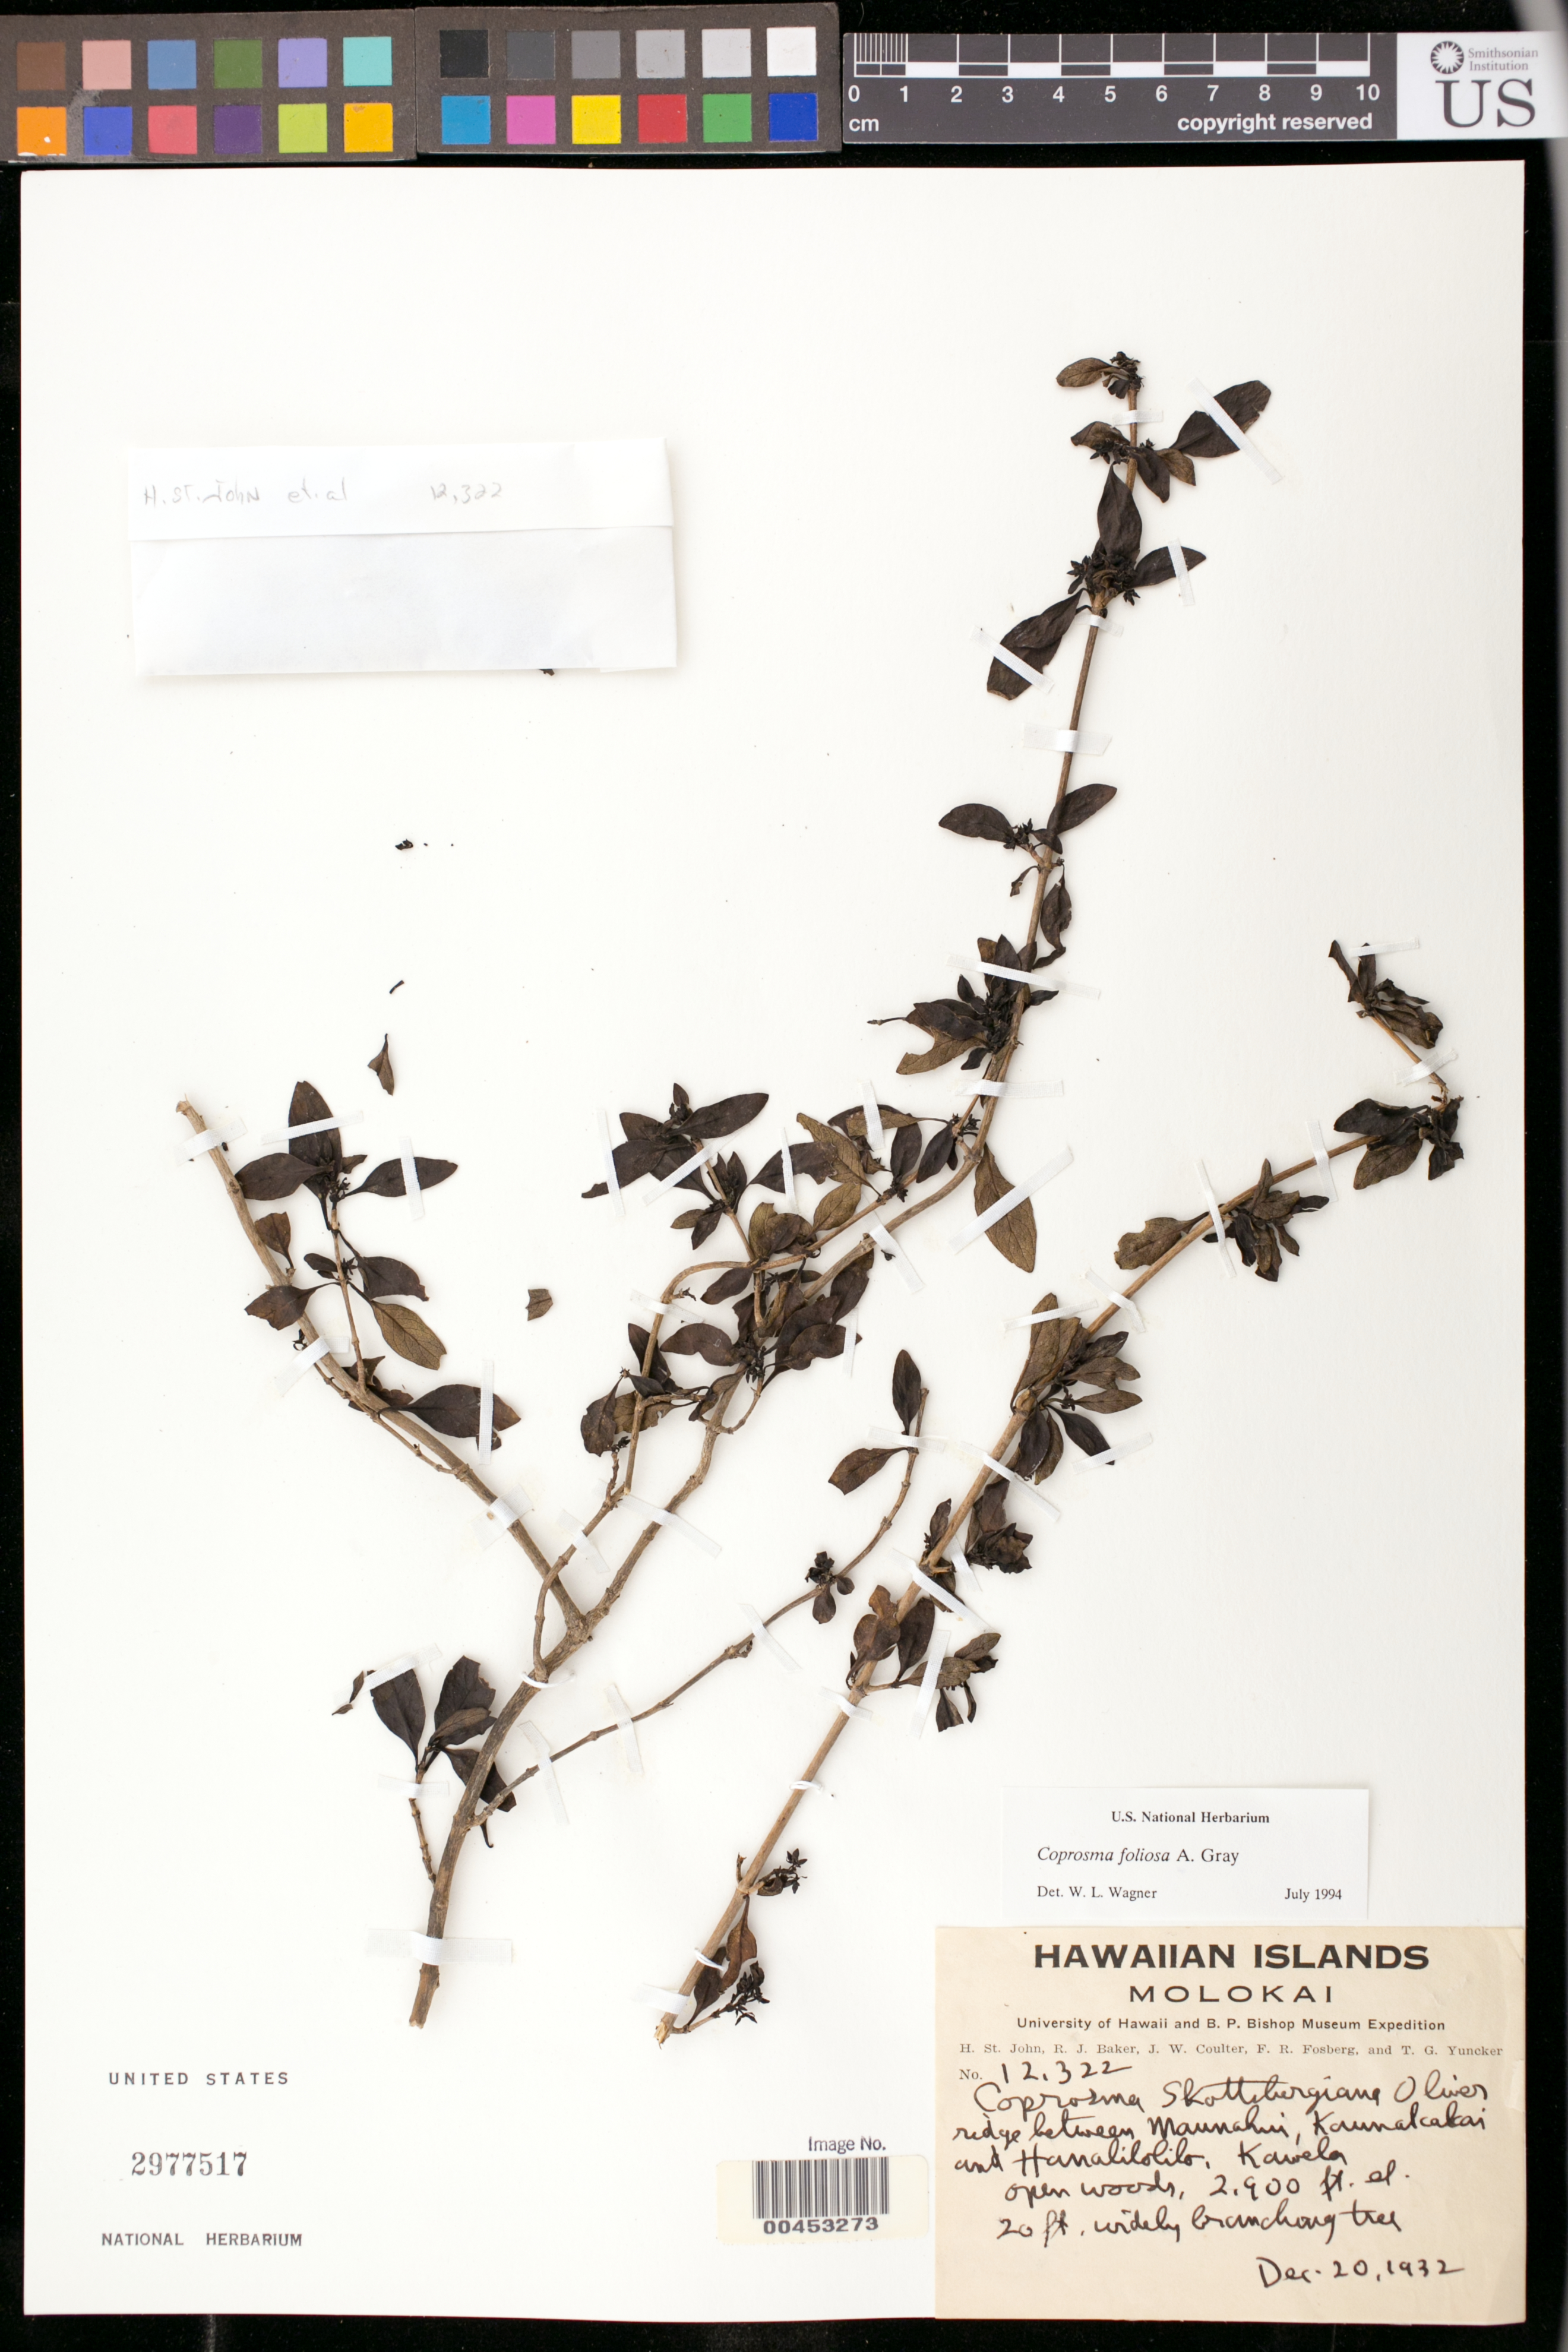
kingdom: Plantae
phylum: Tracheophyta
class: Magnoliopsida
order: Gentianales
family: Rubiaceae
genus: Coprosma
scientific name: Coprosma foliosa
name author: A. Gray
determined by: Wagner, W. L., (BOT), Smithsonian Institution - National Museum of Natural History (UNITED STATES)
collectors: H. St. John, R. J. Baker, J. W. Coulter & F. R. Fosberg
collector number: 12322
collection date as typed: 20 Dec 1932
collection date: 1932-12-20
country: United States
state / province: Hawaii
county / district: Maui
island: Moloka'i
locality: Ridge between Maunahui, Kaunakakai & Hanalilolilo; Kawela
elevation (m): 884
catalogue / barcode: US 2977517